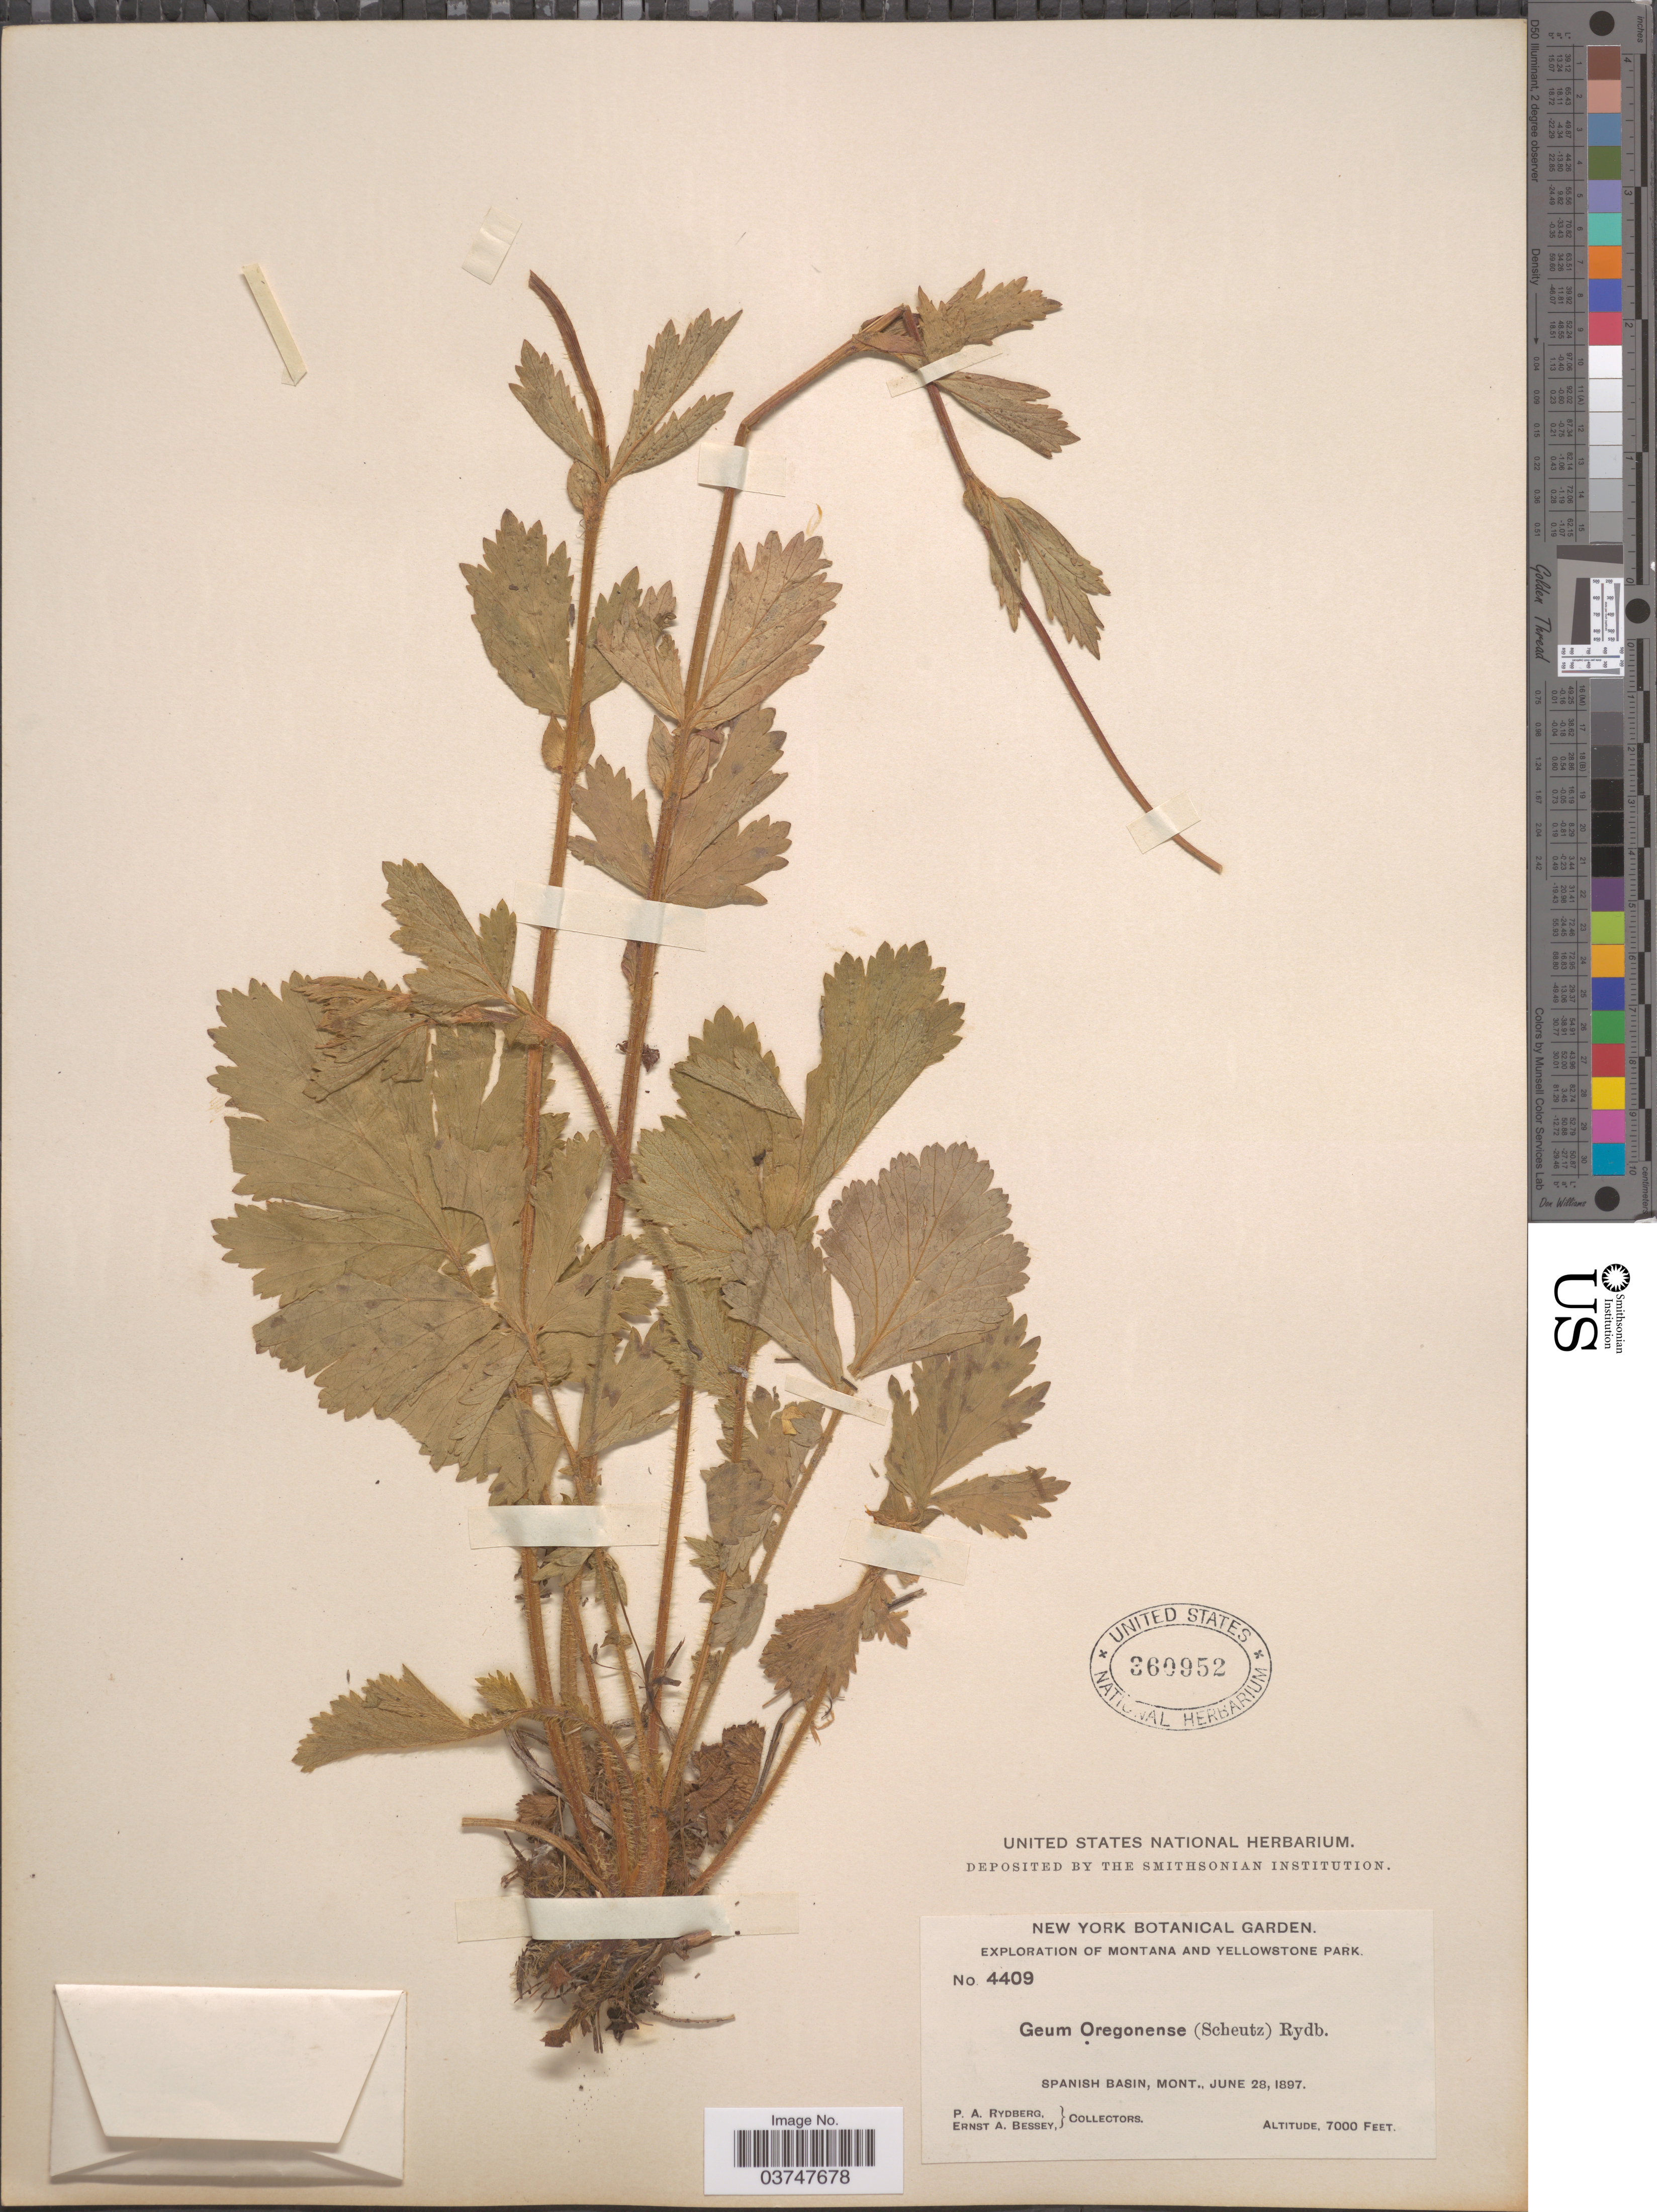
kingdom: Plantae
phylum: Tracheophyta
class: Magnoliopsida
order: Rosales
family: Rosaceae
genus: Geum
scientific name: Geum oregonense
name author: Rydb.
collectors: P. A. Rydberg & E. A. Bessey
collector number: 4409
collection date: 1897-06-28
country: United States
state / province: Montana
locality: Yellowstone Park. Spanish Basin.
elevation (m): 2134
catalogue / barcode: US 360952